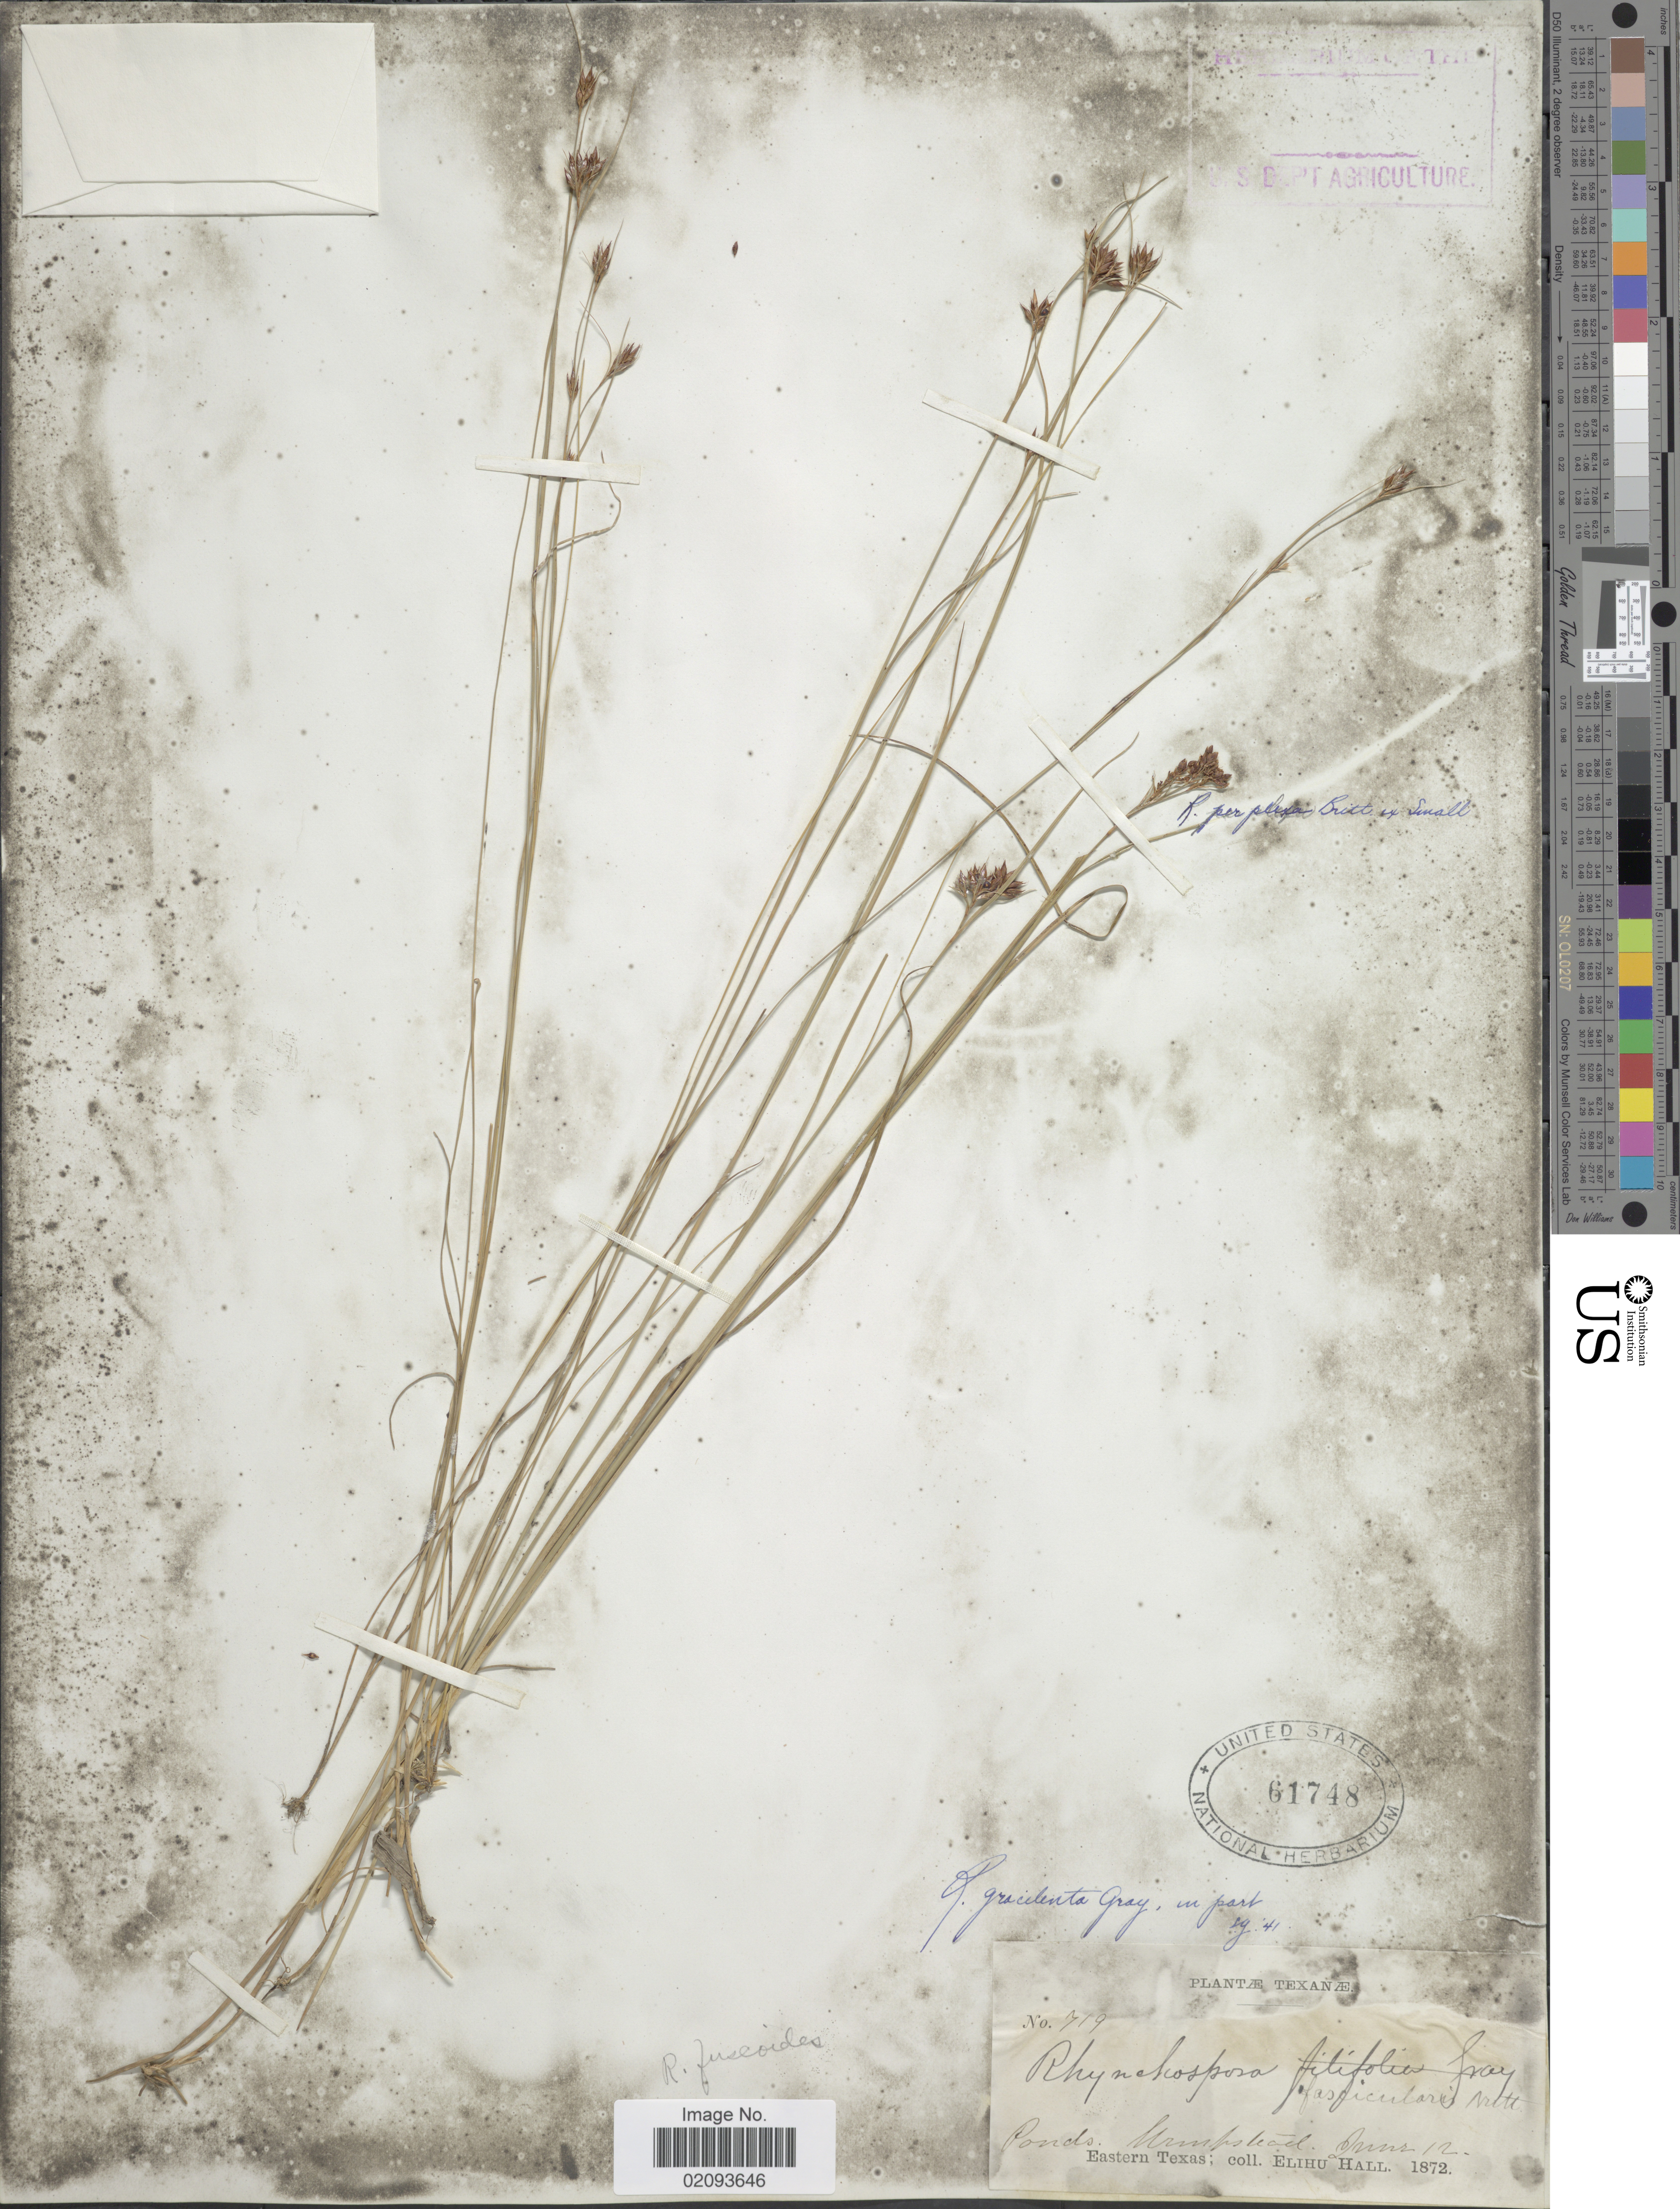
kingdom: Plantae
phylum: Tracheophyta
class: Liliopsida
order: Poales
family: Cyperaceae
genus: Rhynchospora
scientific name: Rhynchospora gracilenta A. Gray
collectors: E. Hall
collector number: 719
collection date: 1872-06-12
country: United States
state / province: Texas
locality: Hempstead. Eastern Texas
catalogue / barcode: US 61748